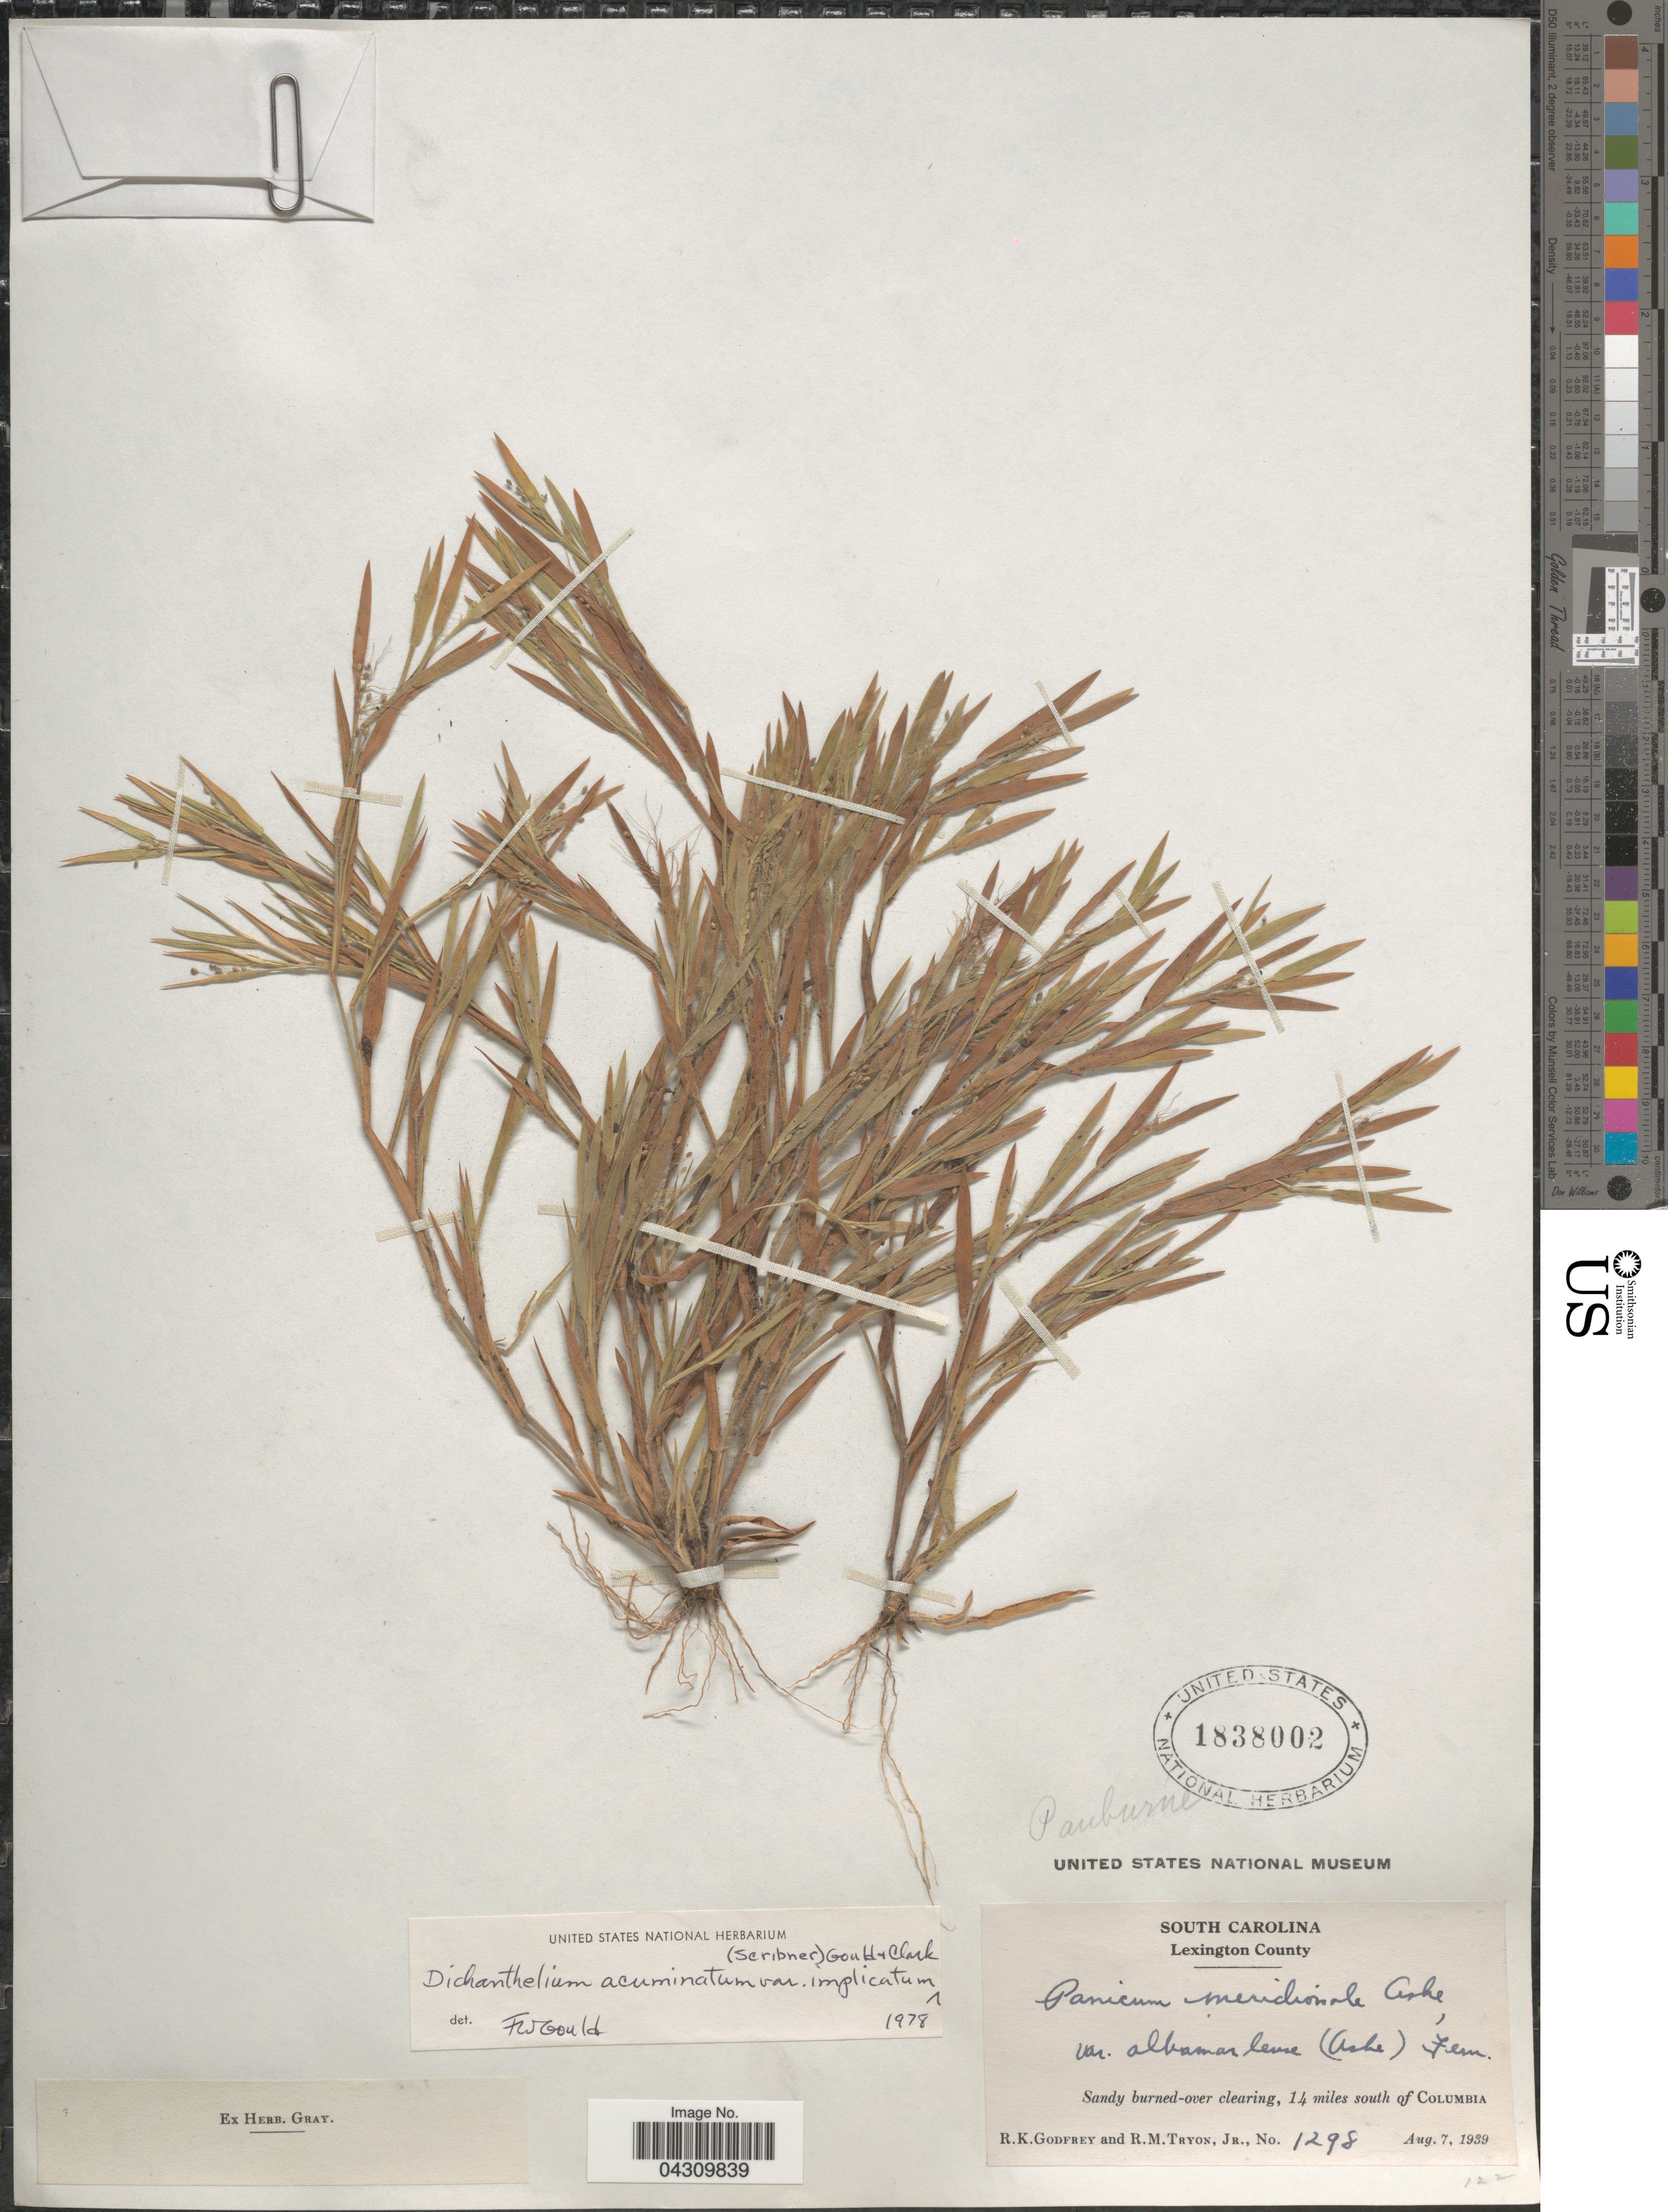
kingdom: Plantae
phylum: Tracheophyta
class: Liliopsida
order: Poales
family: Poaceae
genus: Dichanthelium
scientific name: Dichanthelium acuminatum var. acuminatum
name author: (Sw.) Gould & C.A. Clark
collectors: R. K. Godfrey & R. Tryon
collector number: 1298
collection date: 1939-08-07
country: United States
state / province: South Carolina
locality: Lexington County. Sandy burned-over clearing, 14 miles south of Columbia.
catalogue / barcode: US 1838002